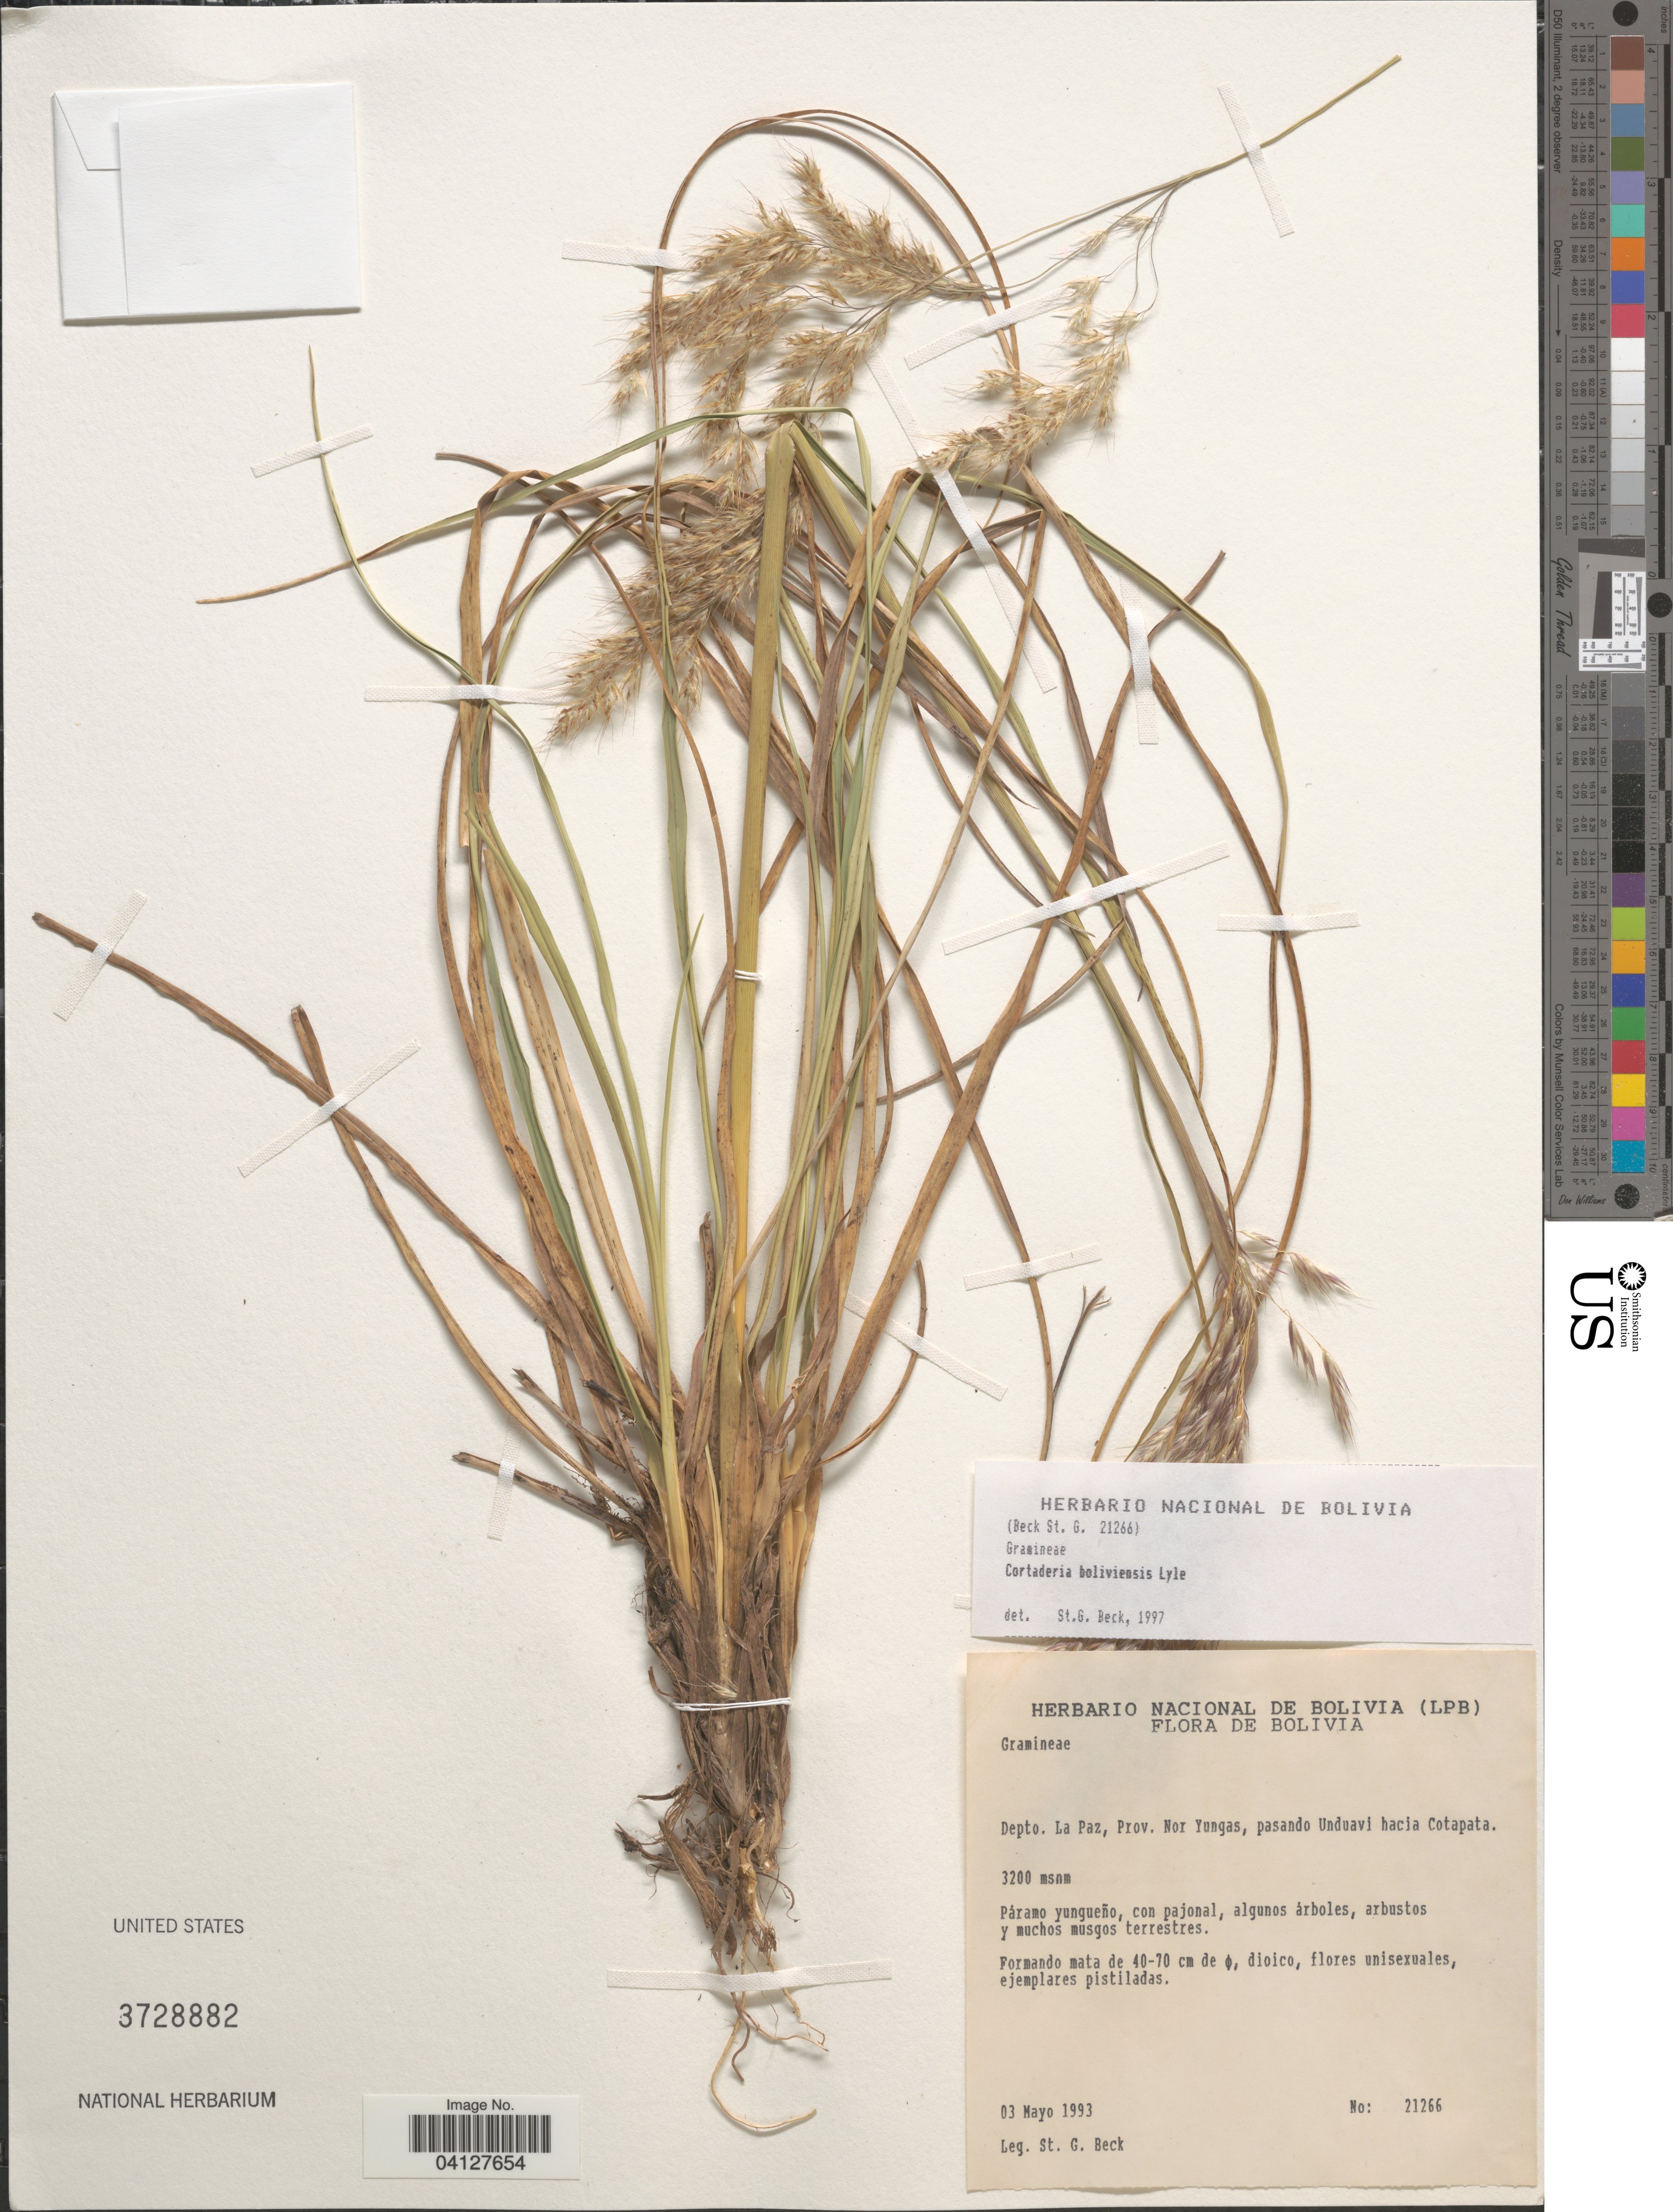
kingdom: Plantae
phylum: Tracheophyta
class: Liliopsida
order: Poales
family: Poaceae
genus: Cortaderia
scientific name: Cortaderia boliviensis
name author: Lyle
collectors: S. G. Beck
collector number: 21266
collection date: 1993-05-03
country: Bolivia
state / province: La Paz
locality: Depto. La Paz, Prov. Nor Yungas, pasando Unduavi hacia Cotopata.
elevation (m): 3200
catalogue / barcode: US 3728882